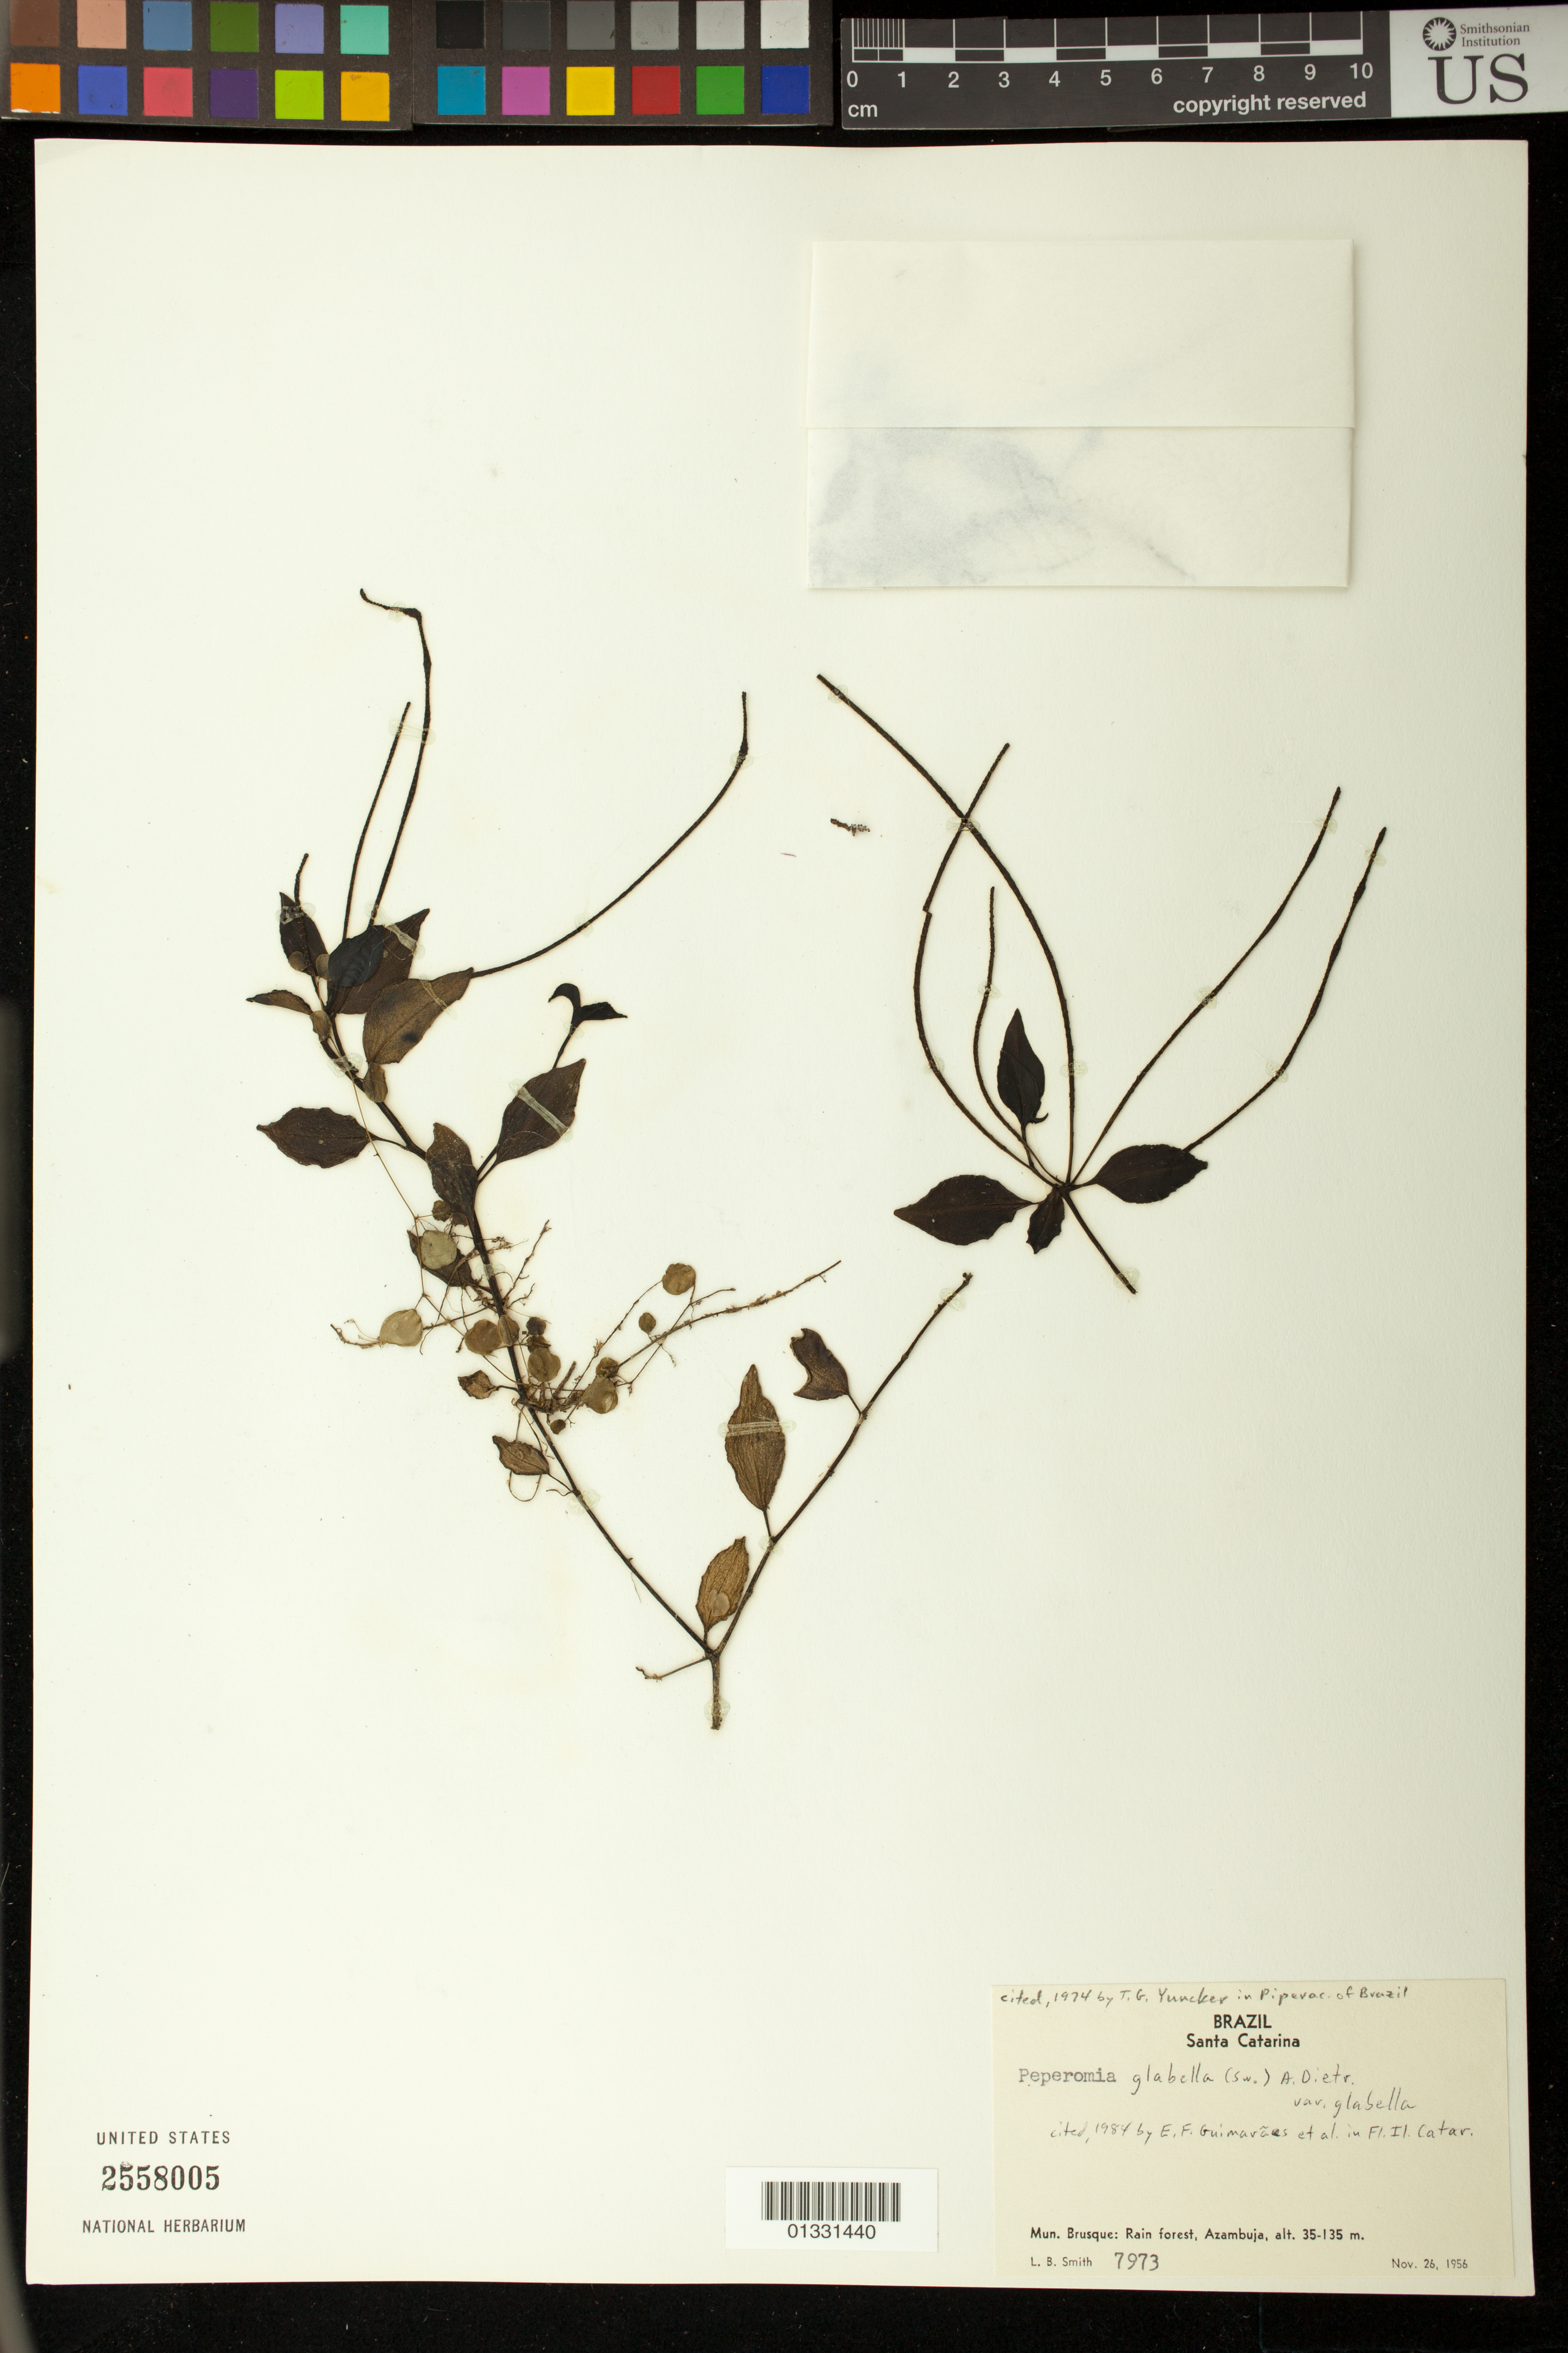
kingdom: Plantae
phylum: Tracheophyta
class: Magnoliopsida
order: Piperales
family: Piperaceae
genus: Peperomia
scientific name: Peperomia glabella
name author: (Sw.) A. Dietr.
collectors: L. Smith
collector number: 7973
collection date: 1956-11-26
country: Brazil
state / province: Santa Catarina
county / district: Brusque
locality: Azambuja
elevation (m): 35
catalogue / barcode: US 2558005